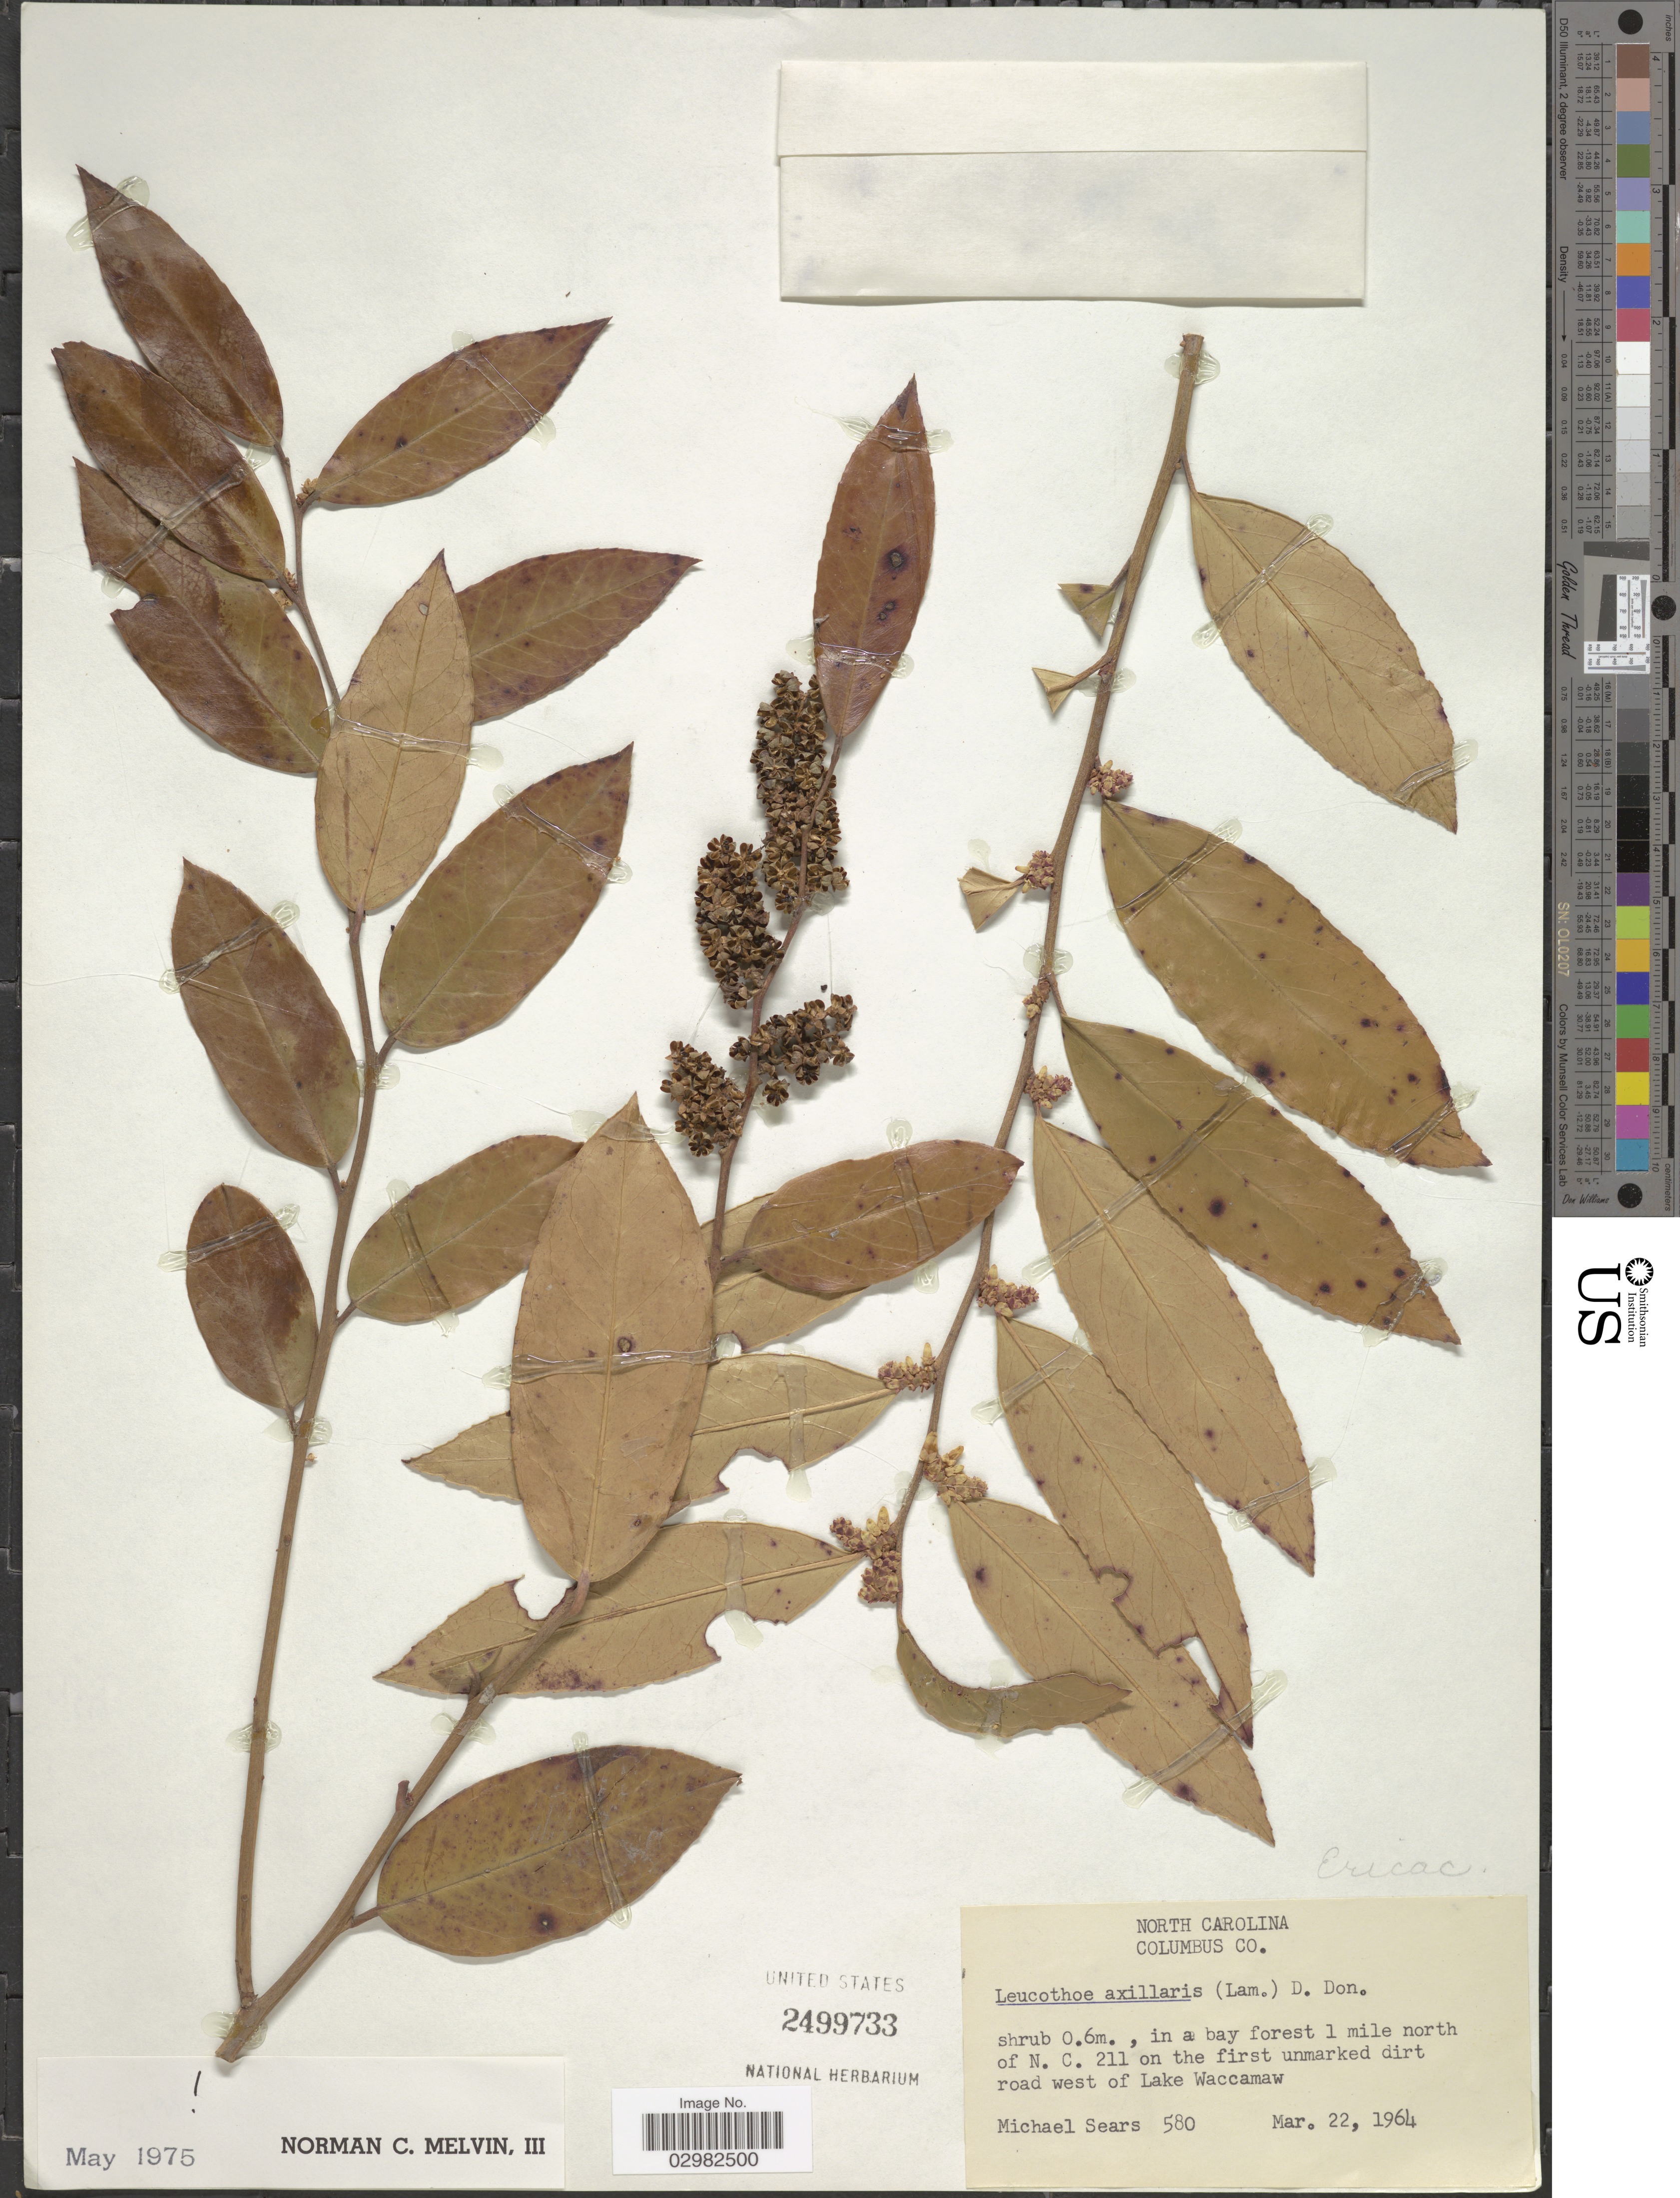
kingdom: Plantae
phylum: Tracheophyta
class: Magnoliopsida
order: Ericales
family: Ericaceae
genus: Leucothoe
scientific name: Leucothoë axillaris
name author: (Lam.) D. Don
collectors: M. Sears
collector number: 580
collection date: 1964-03-22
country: United States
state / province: North Carolina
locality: Columbus Co., in a bay forest 1 mile north of N.C. 211 on the first unmarked dirt road west of Lake Waccamaw.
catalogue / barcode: US 2499733